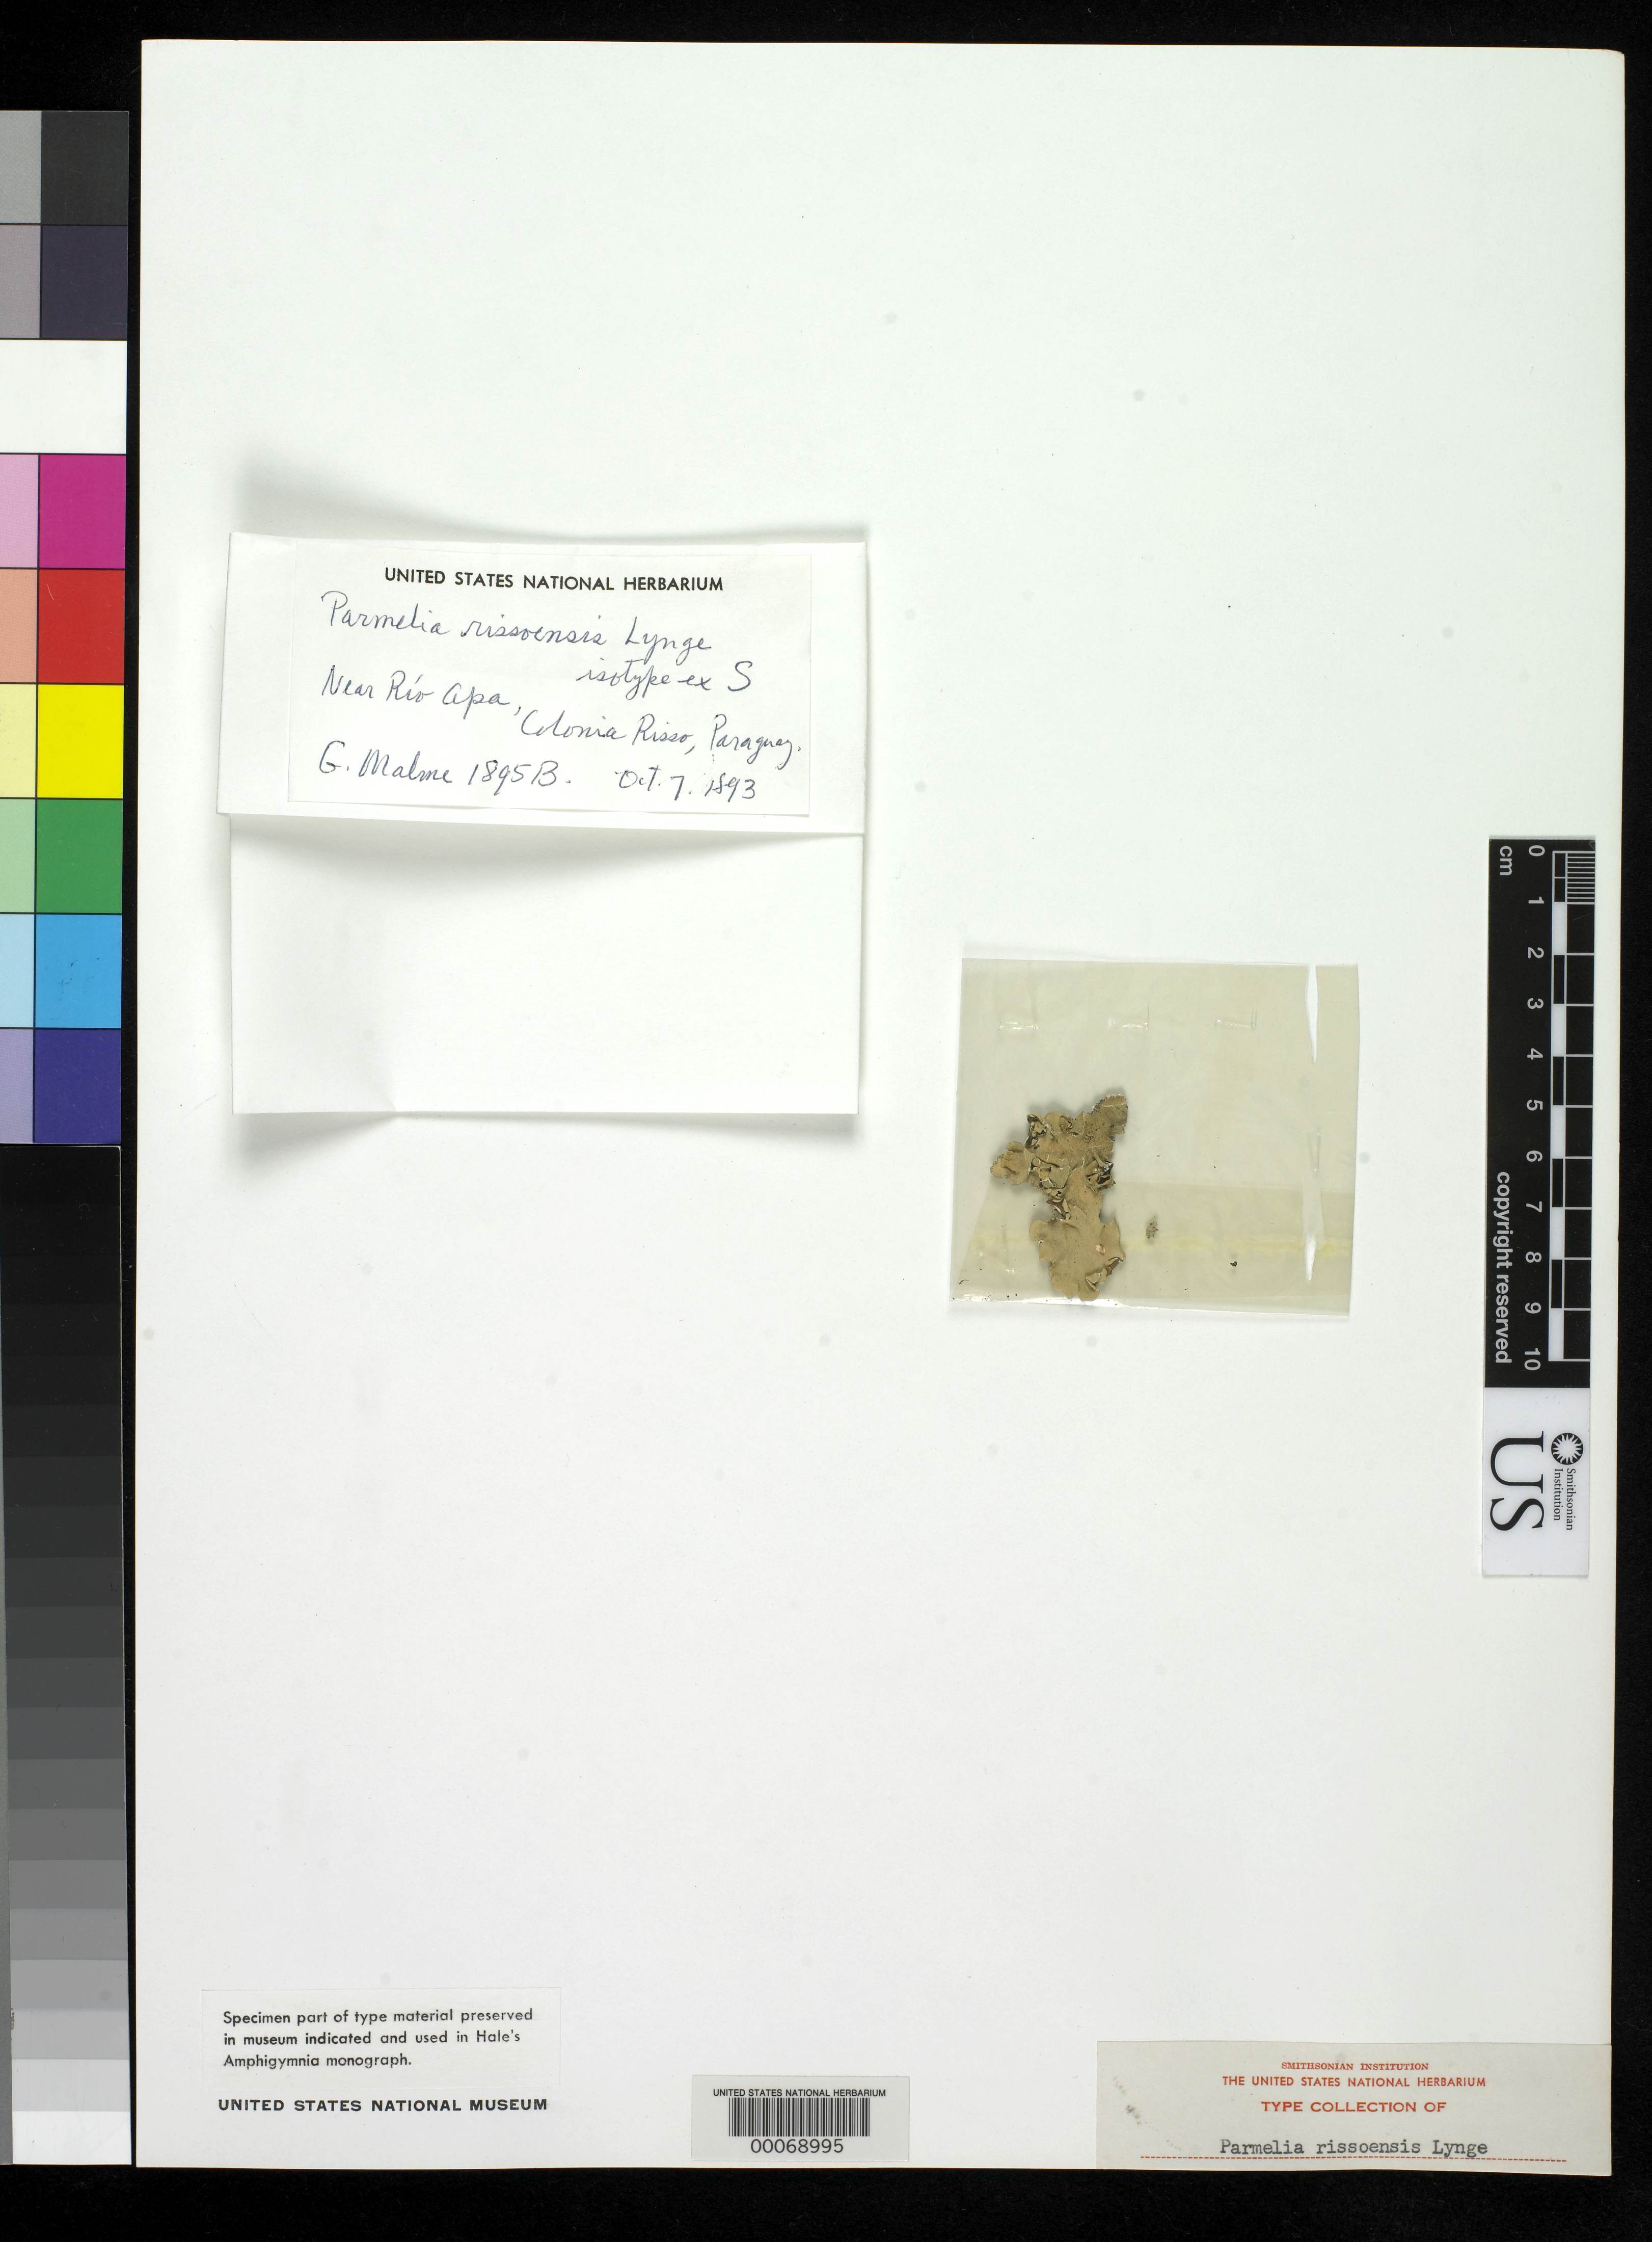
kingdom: Fungi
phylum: Ascomycota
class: Lecanoromycetes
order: Lecanorales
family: Parmeliaceae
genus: Parmelia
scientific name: Parmelia rissoensis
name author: Lynge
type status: Isotype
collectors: G. O. A. Malme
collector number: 1895 b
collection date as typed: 07 Oct 1893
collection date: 1893-10-07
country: Paraguay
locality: Near Rio Apa, Colonia Risso.